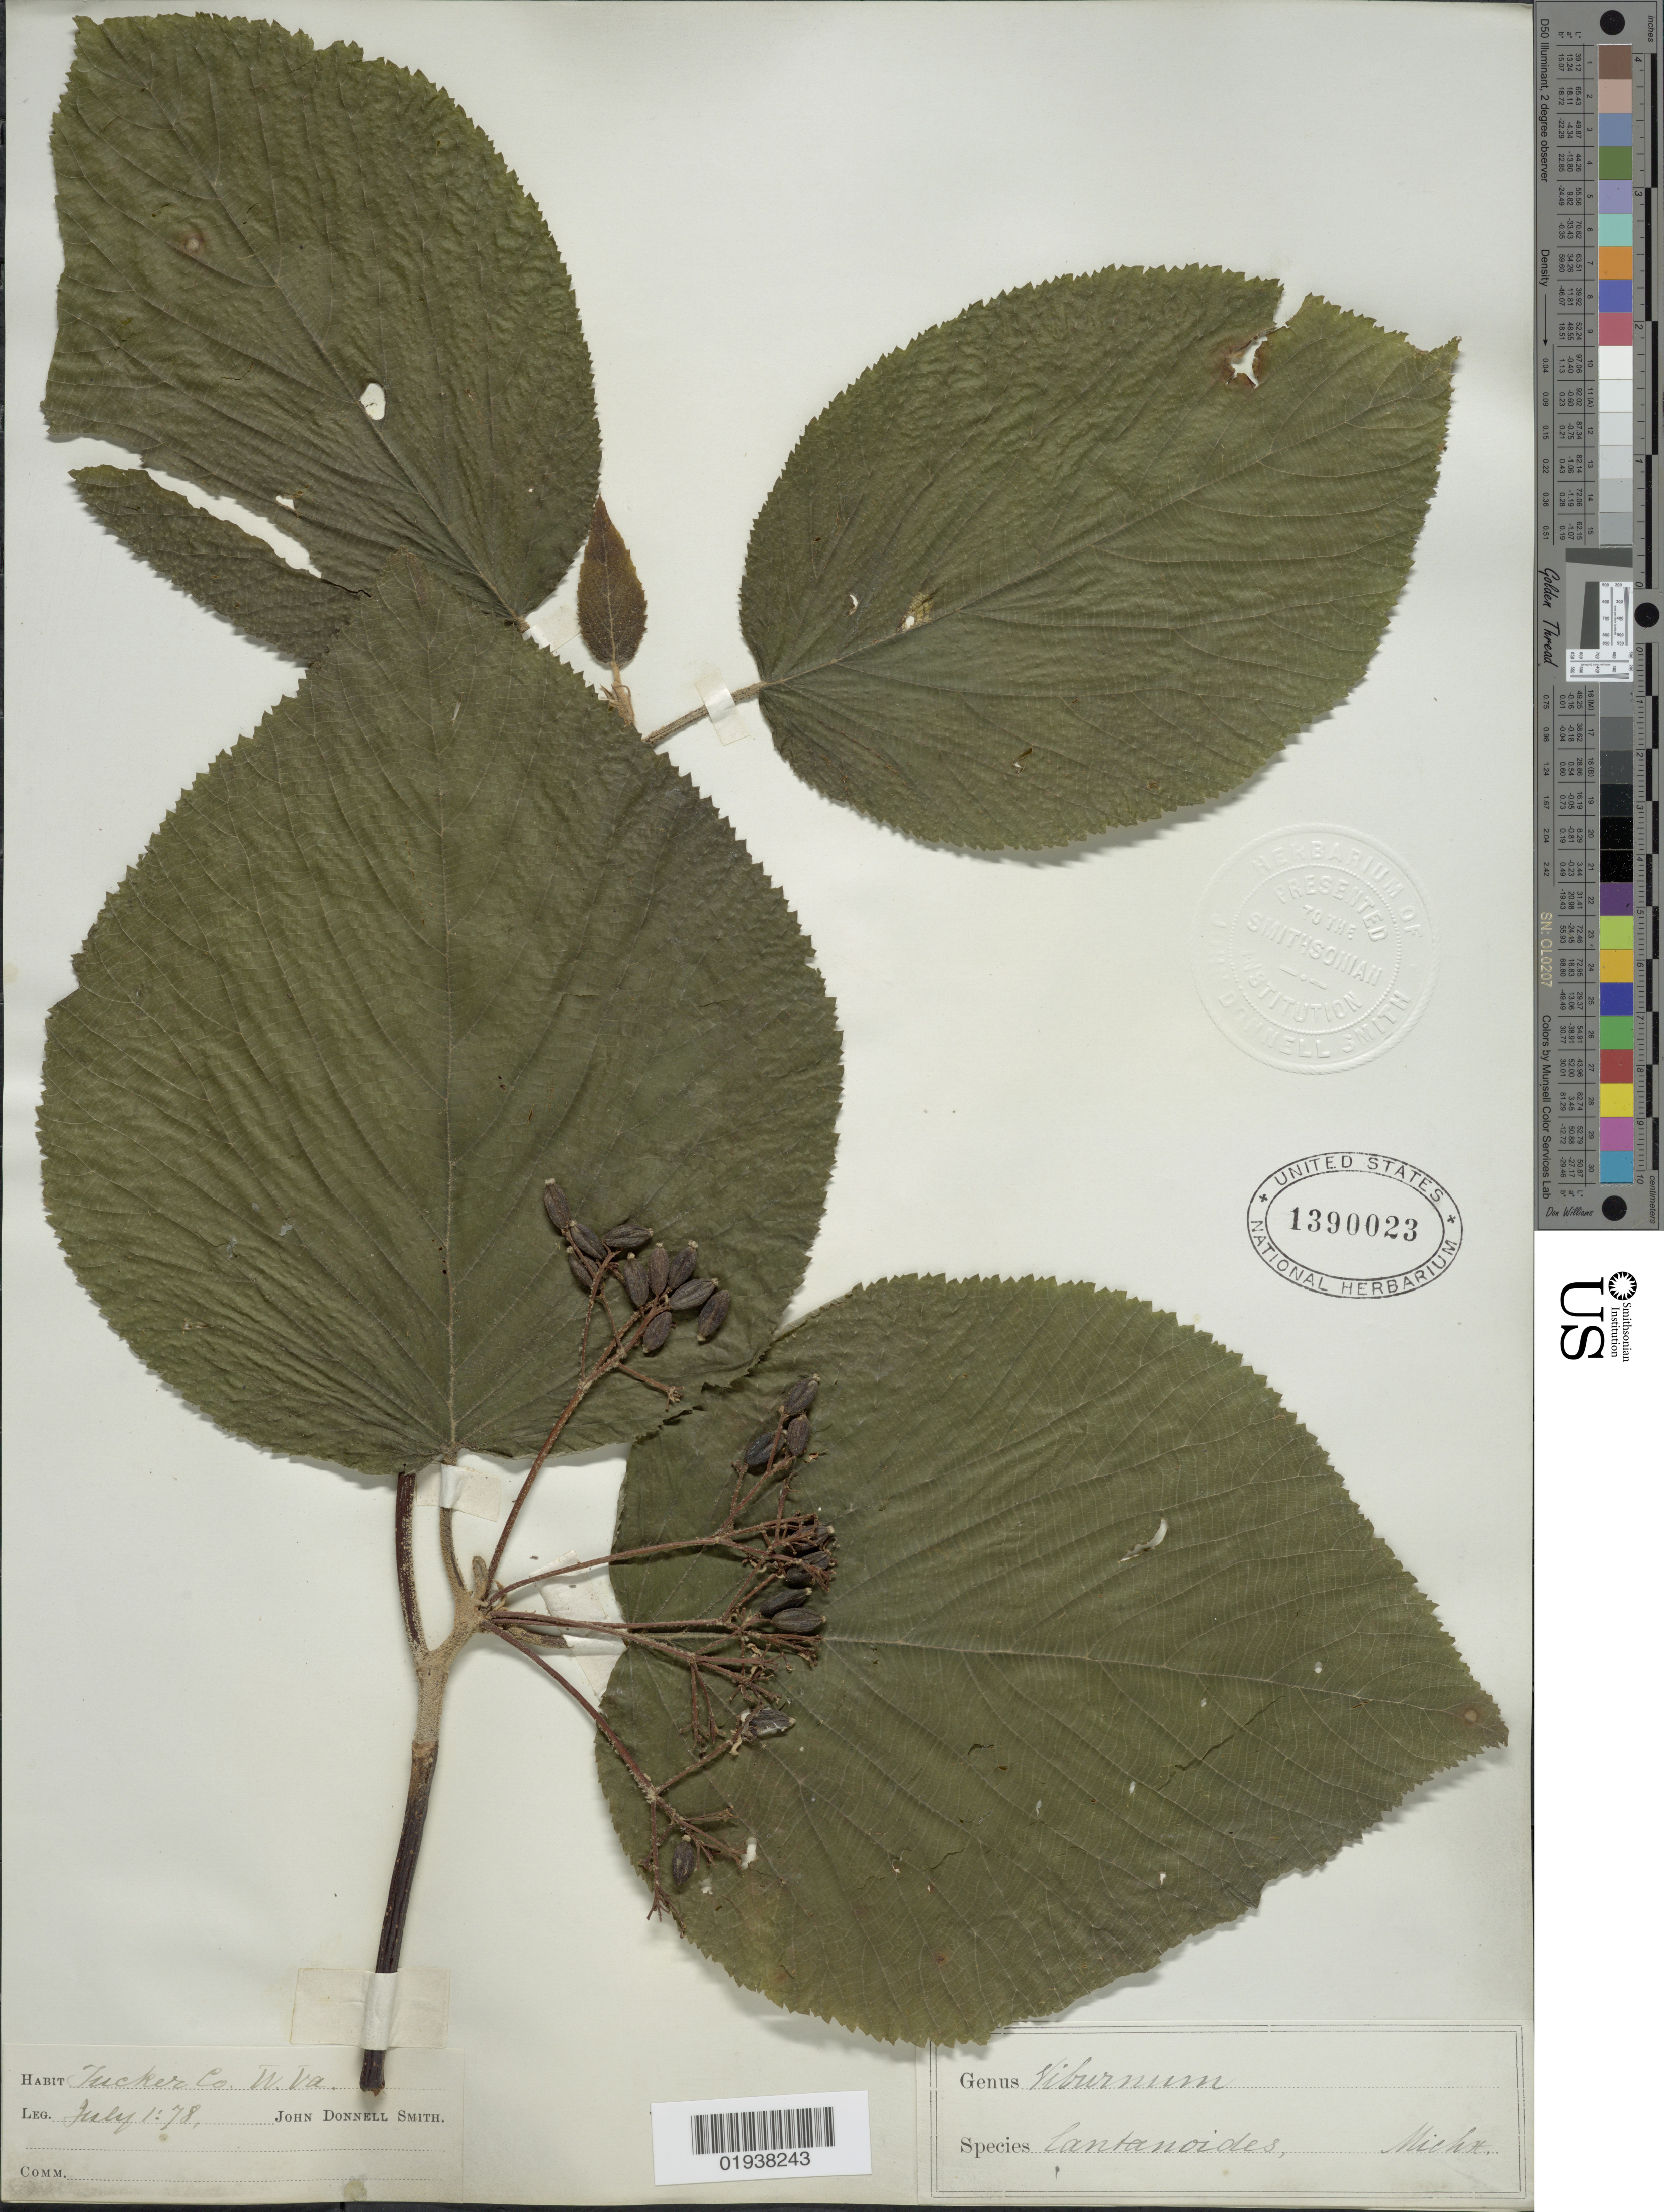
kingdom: Plantae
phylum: Tracheophyta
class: Magnoliopsida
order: Dipsacales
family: Viburnaceae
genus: Viburnum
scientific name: Viburnum alnifolium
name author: Marshall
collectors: J. Donnell Smith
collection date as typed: Transcribed d/m/y: 1/7/78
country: United States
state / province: West Virginia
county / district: Tucker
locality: Tucker Co.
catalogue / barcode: US 1390023